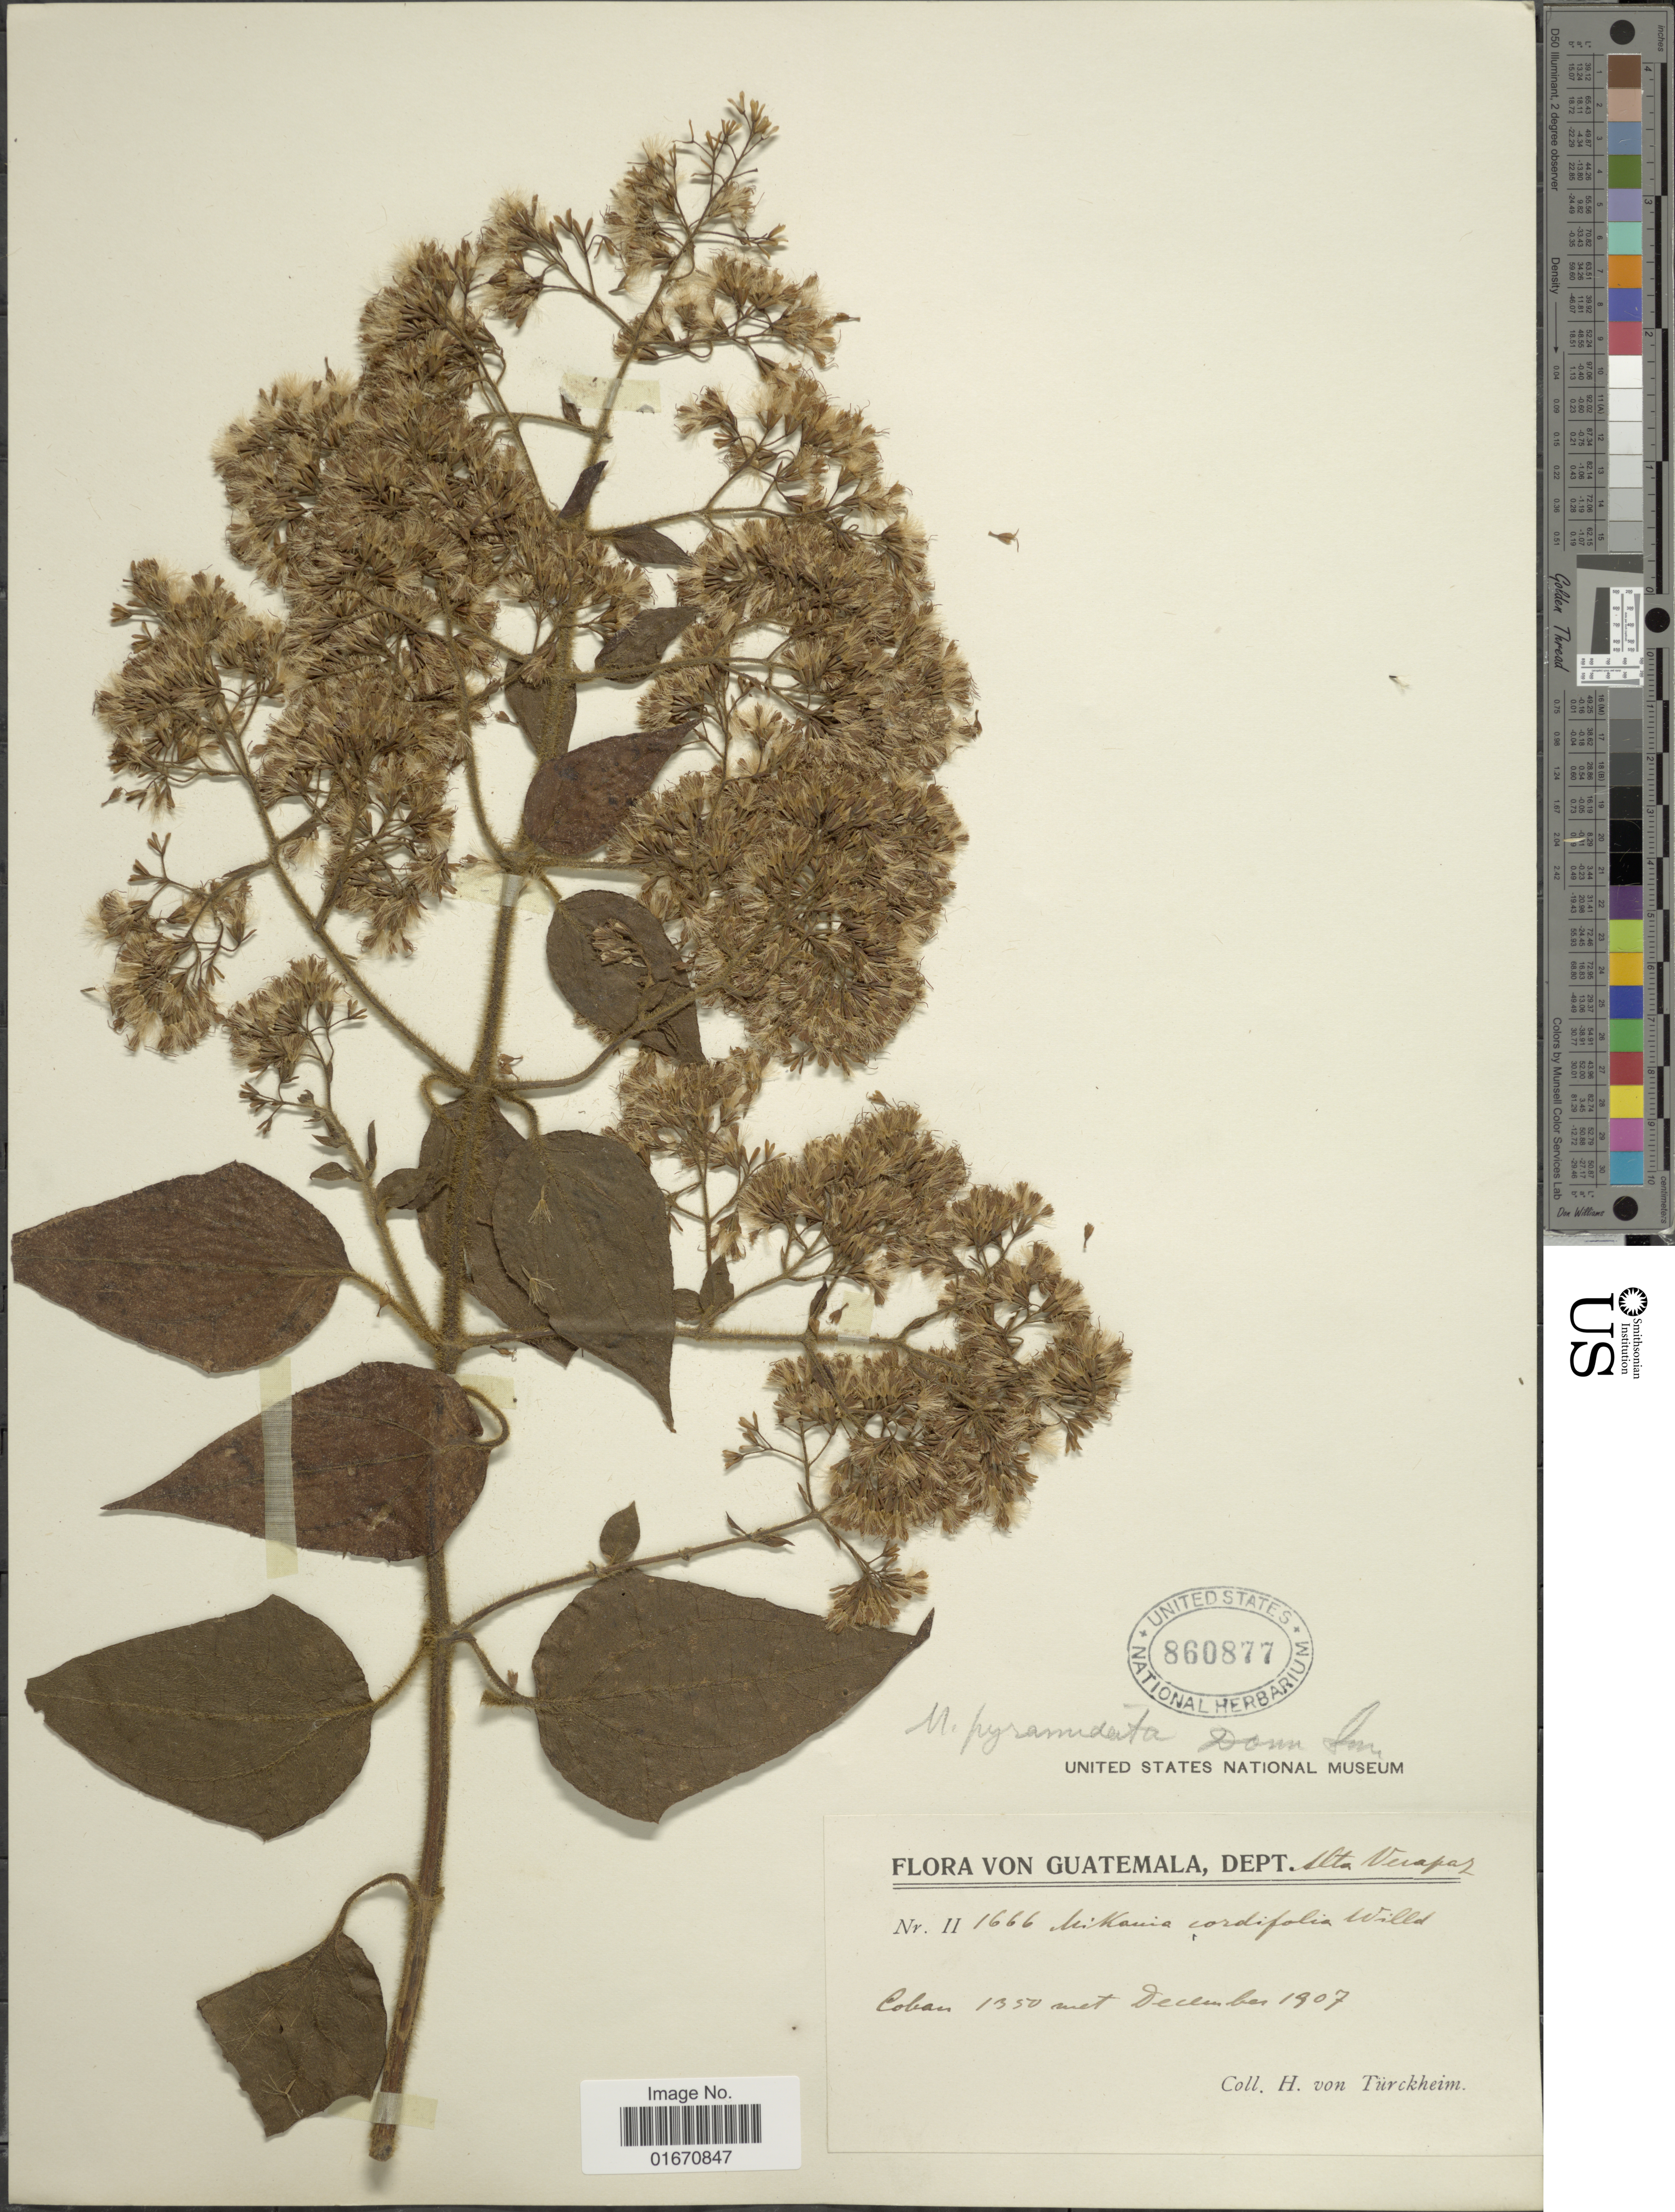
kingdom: Plantae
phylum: Tracheophyta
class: Magnoliopsida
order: Asterales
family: Asteraceae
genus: Mikania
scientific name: Mikania pyramidata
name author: Donn. Sm.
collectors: H. von Türckheim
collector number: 2/1666*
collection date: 1907-12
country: Guatemala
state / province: Alta Verapaz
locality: Coban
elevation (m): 1350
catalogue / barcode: US 860877